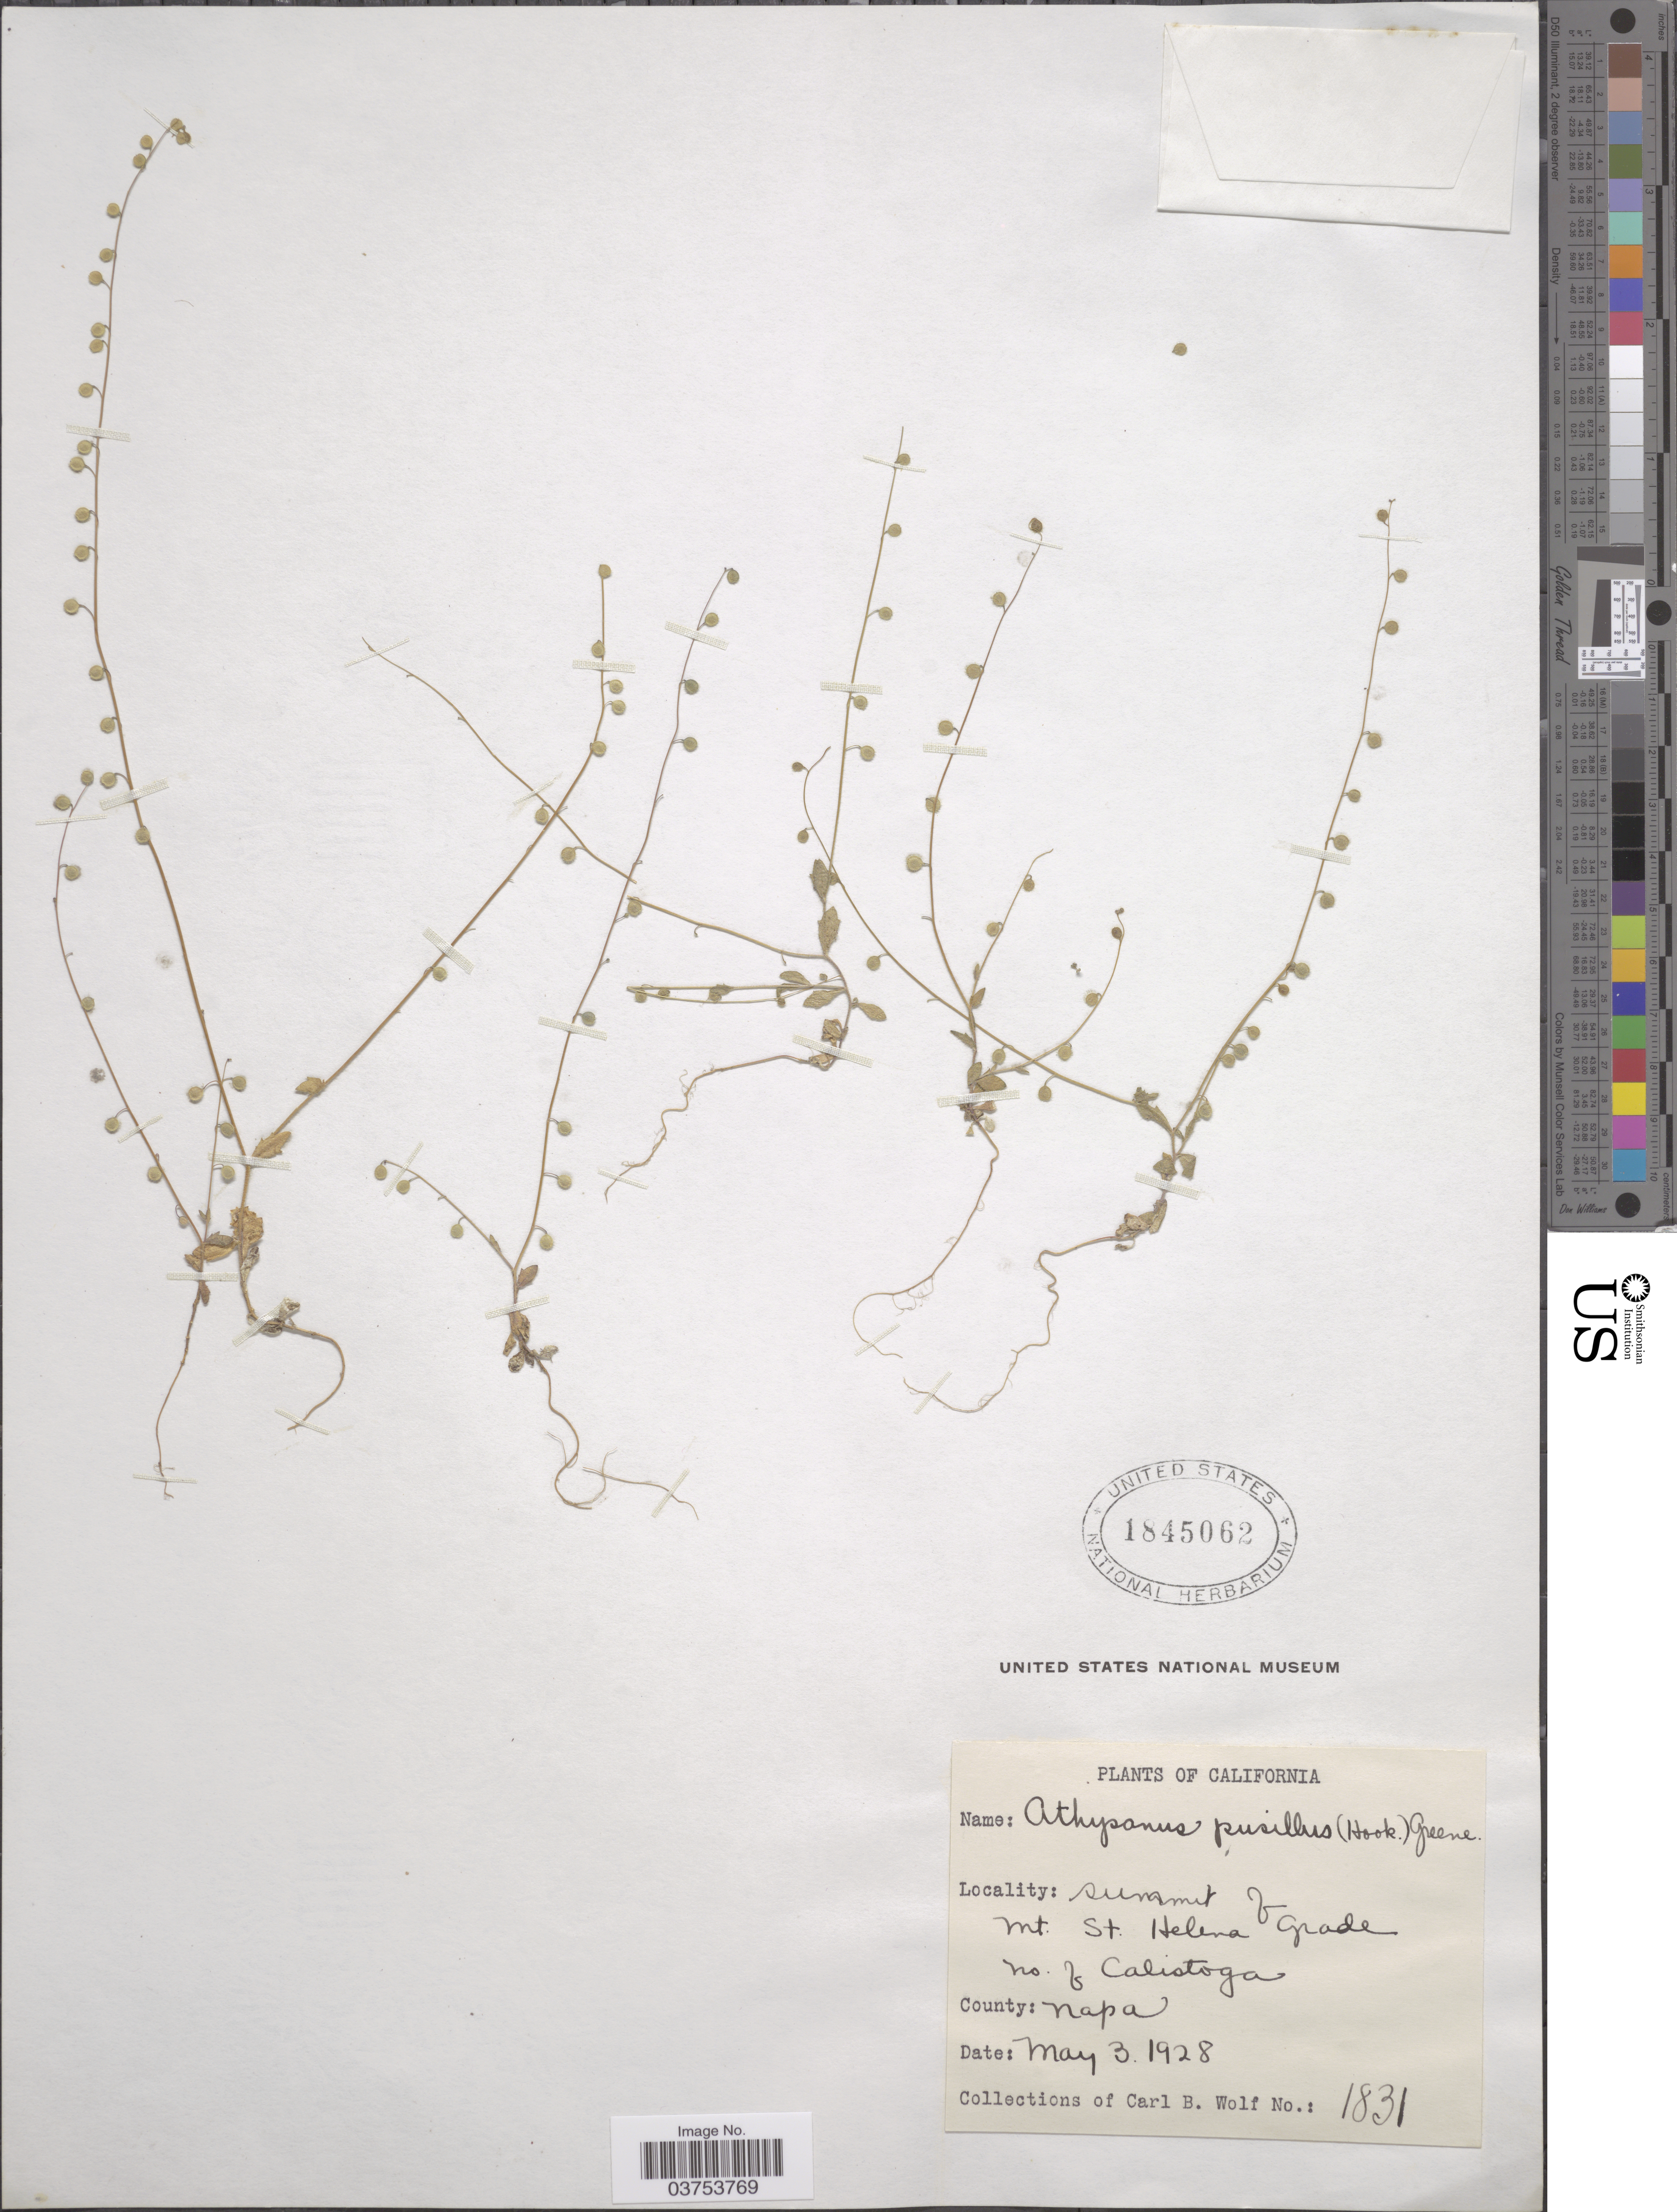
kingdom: Plantae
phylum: Tracheophyta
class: Magnoliopsida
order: Brassicales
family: Brassicaceae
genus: Athysanus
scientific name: Athysanus pusillus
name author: (Hook.) Greene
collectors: C. B. Wolf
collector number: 1831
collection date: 1928-05-03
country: United States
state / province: California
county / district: Napa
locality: Summit of Mt. St. Helena Grade no. of Calistoga. County: Napa.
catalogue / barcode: US 1845062